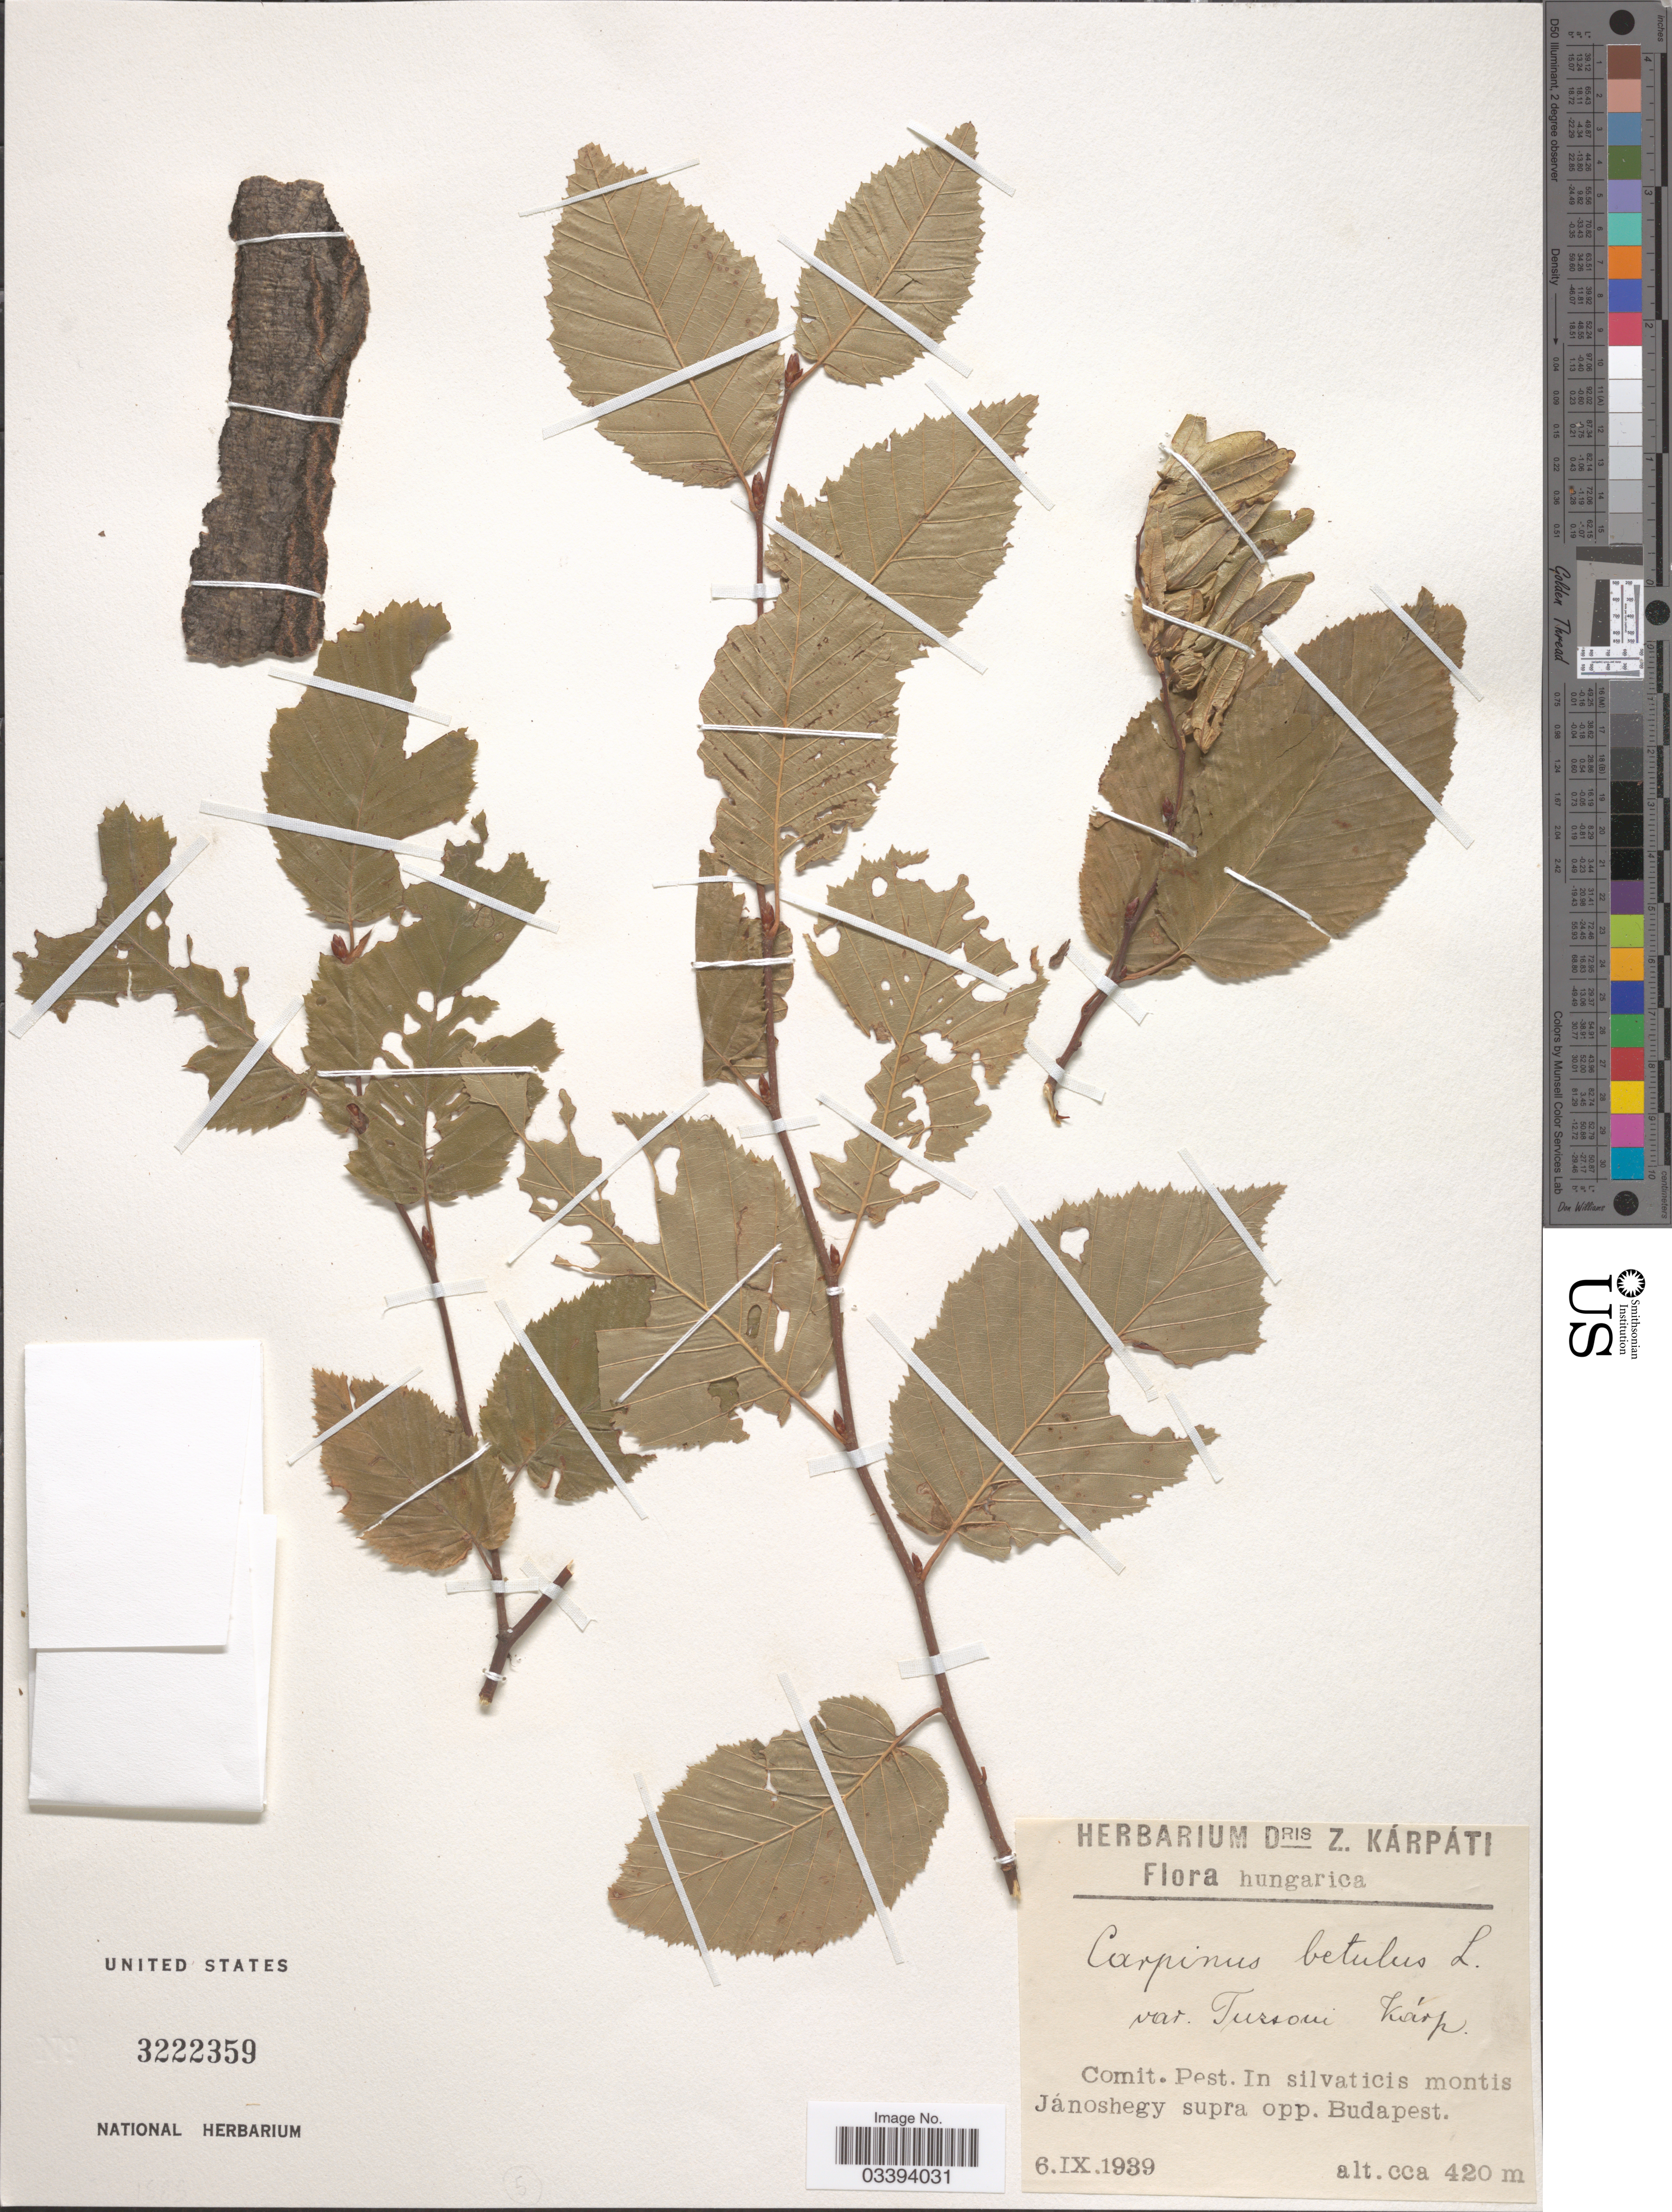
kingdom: Plantae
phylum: Tracheophyta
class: Magnoliopsida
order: Fagales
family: Betulaceae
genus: Carpinus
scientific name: Carpinus betulus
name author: L.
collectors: ex herb. Dris Z. Karpati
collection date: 1939-09-06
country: Hungary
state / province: Budapest, Capital District of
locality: Comit. Pest. In silvaticis montis Jánoshegy supra opp. Budapest.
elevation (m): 420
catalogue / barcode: US 3222359